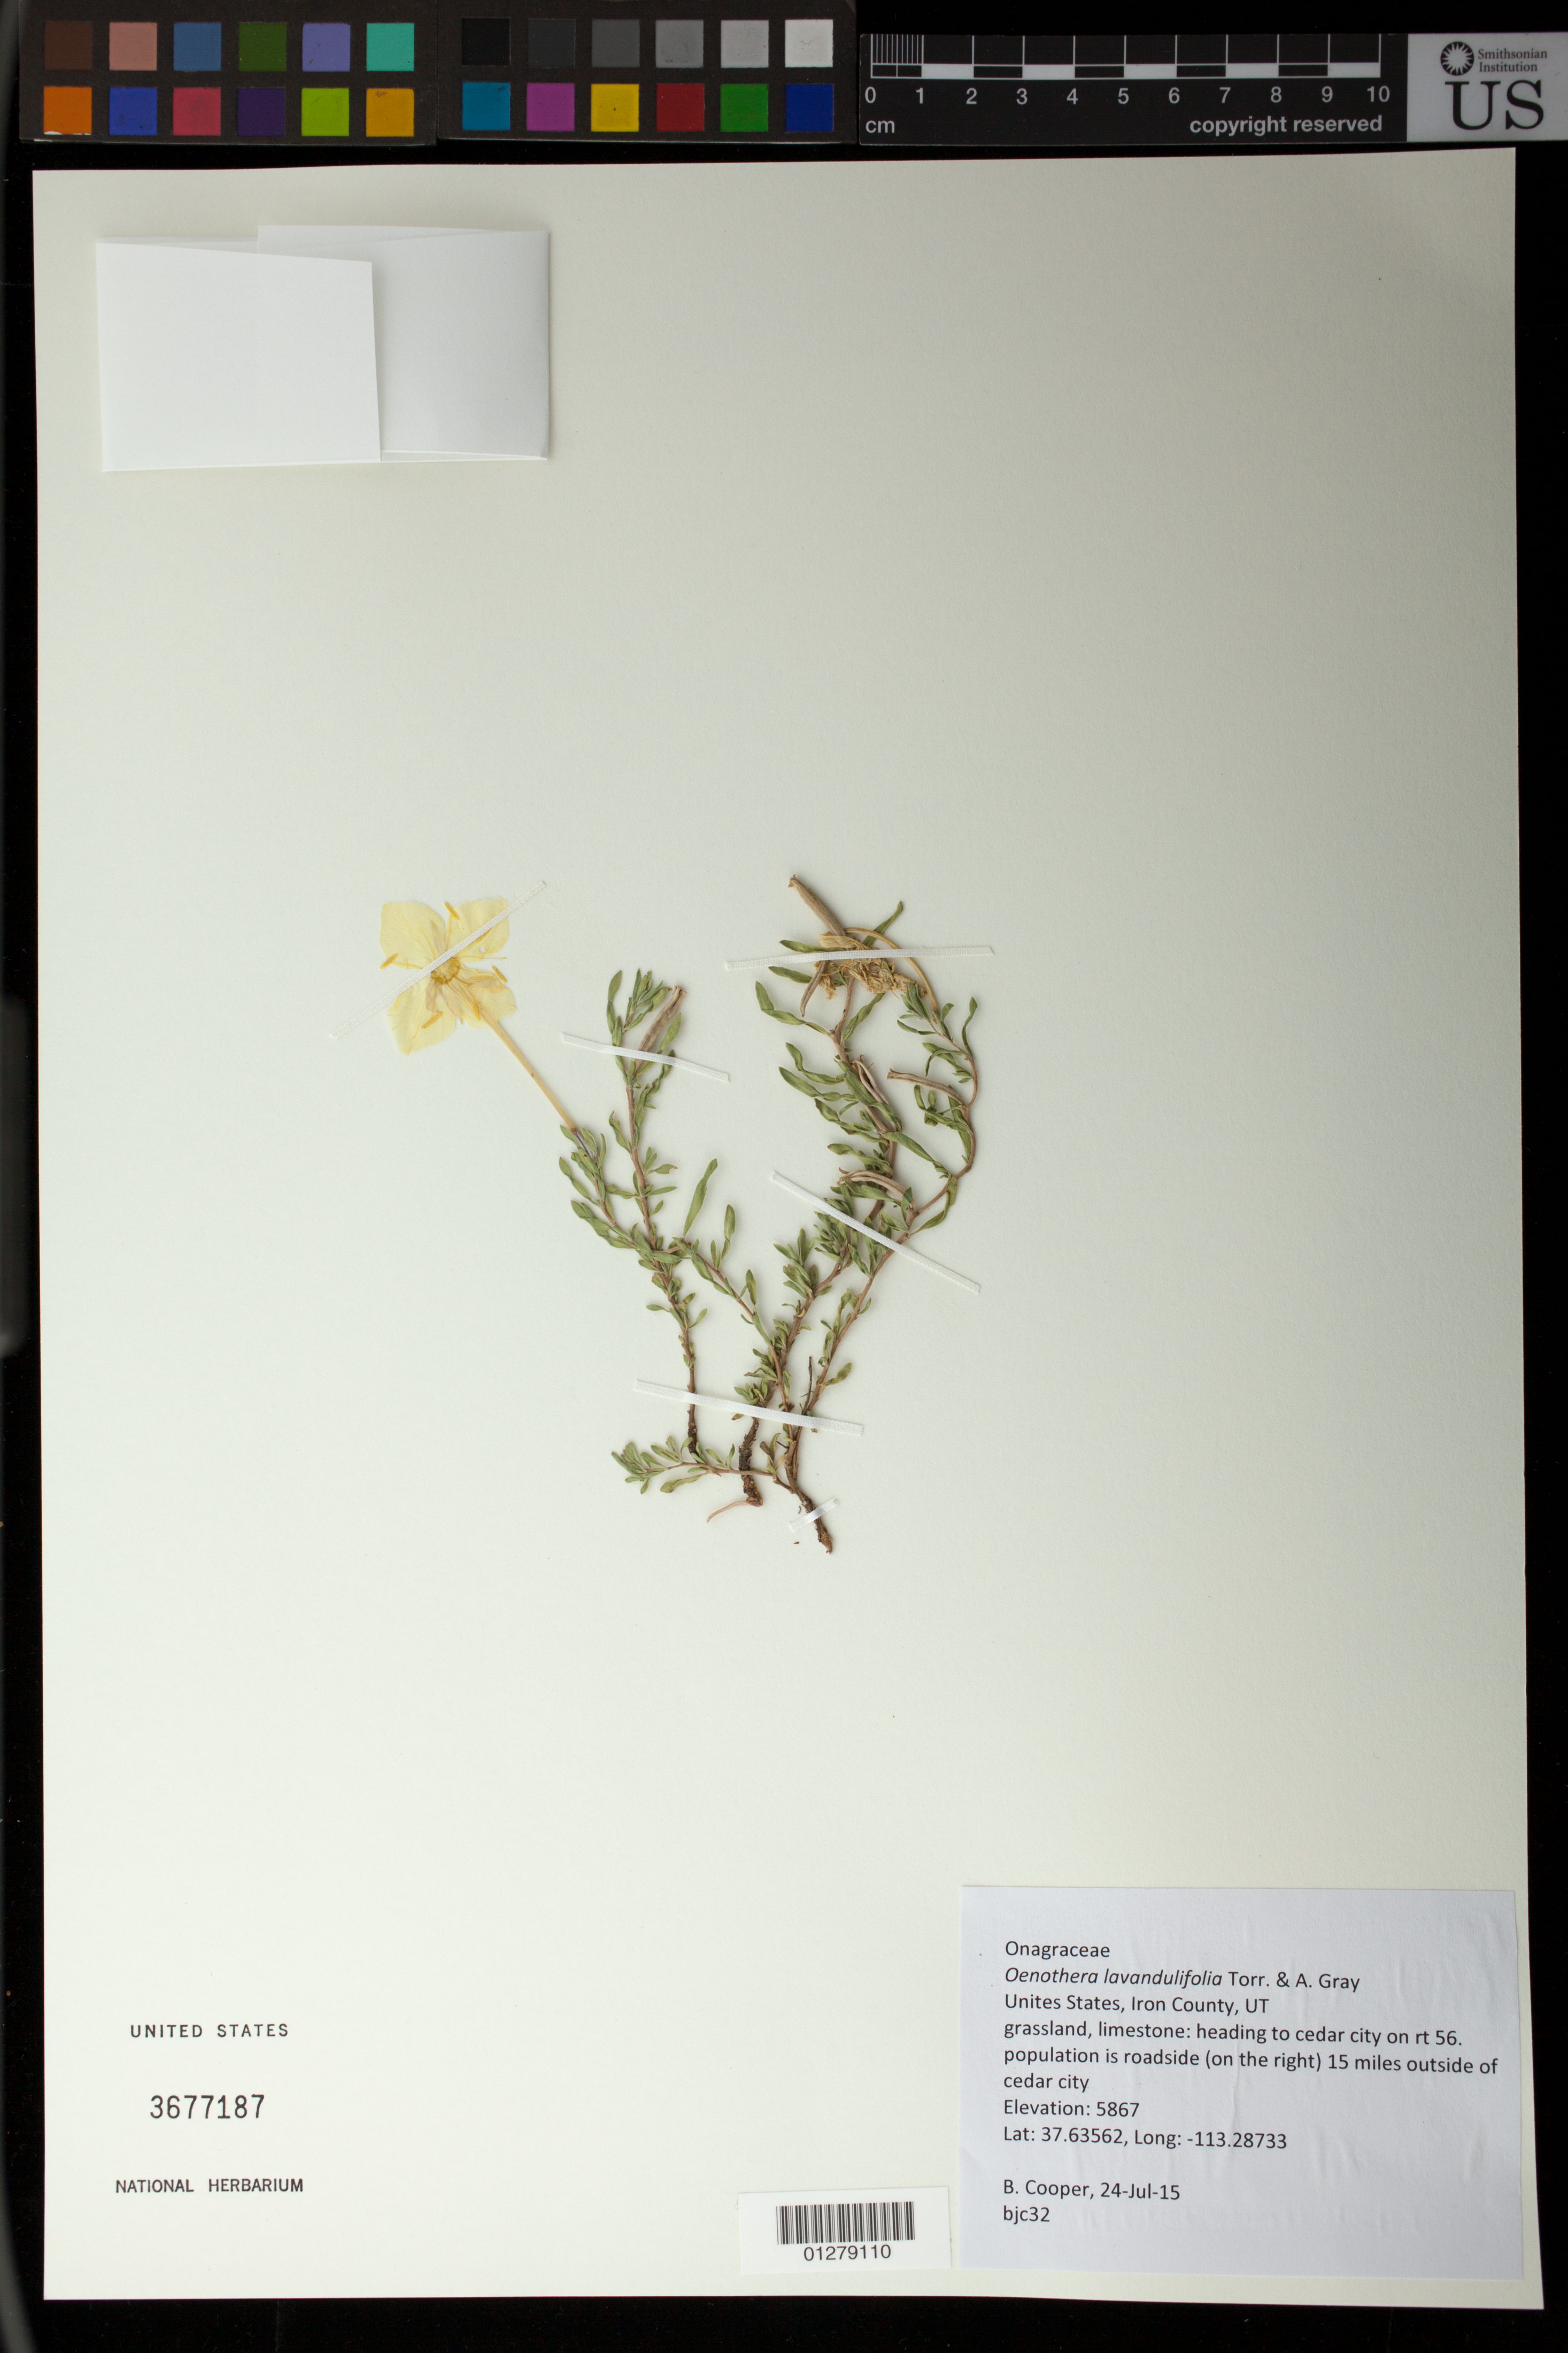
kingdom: Plantae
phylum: Tracheophyta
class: Magnoliopsida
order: Myrtales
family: Onagraceae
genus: Oenothera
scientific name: Oenothera lavandulifolia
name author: Torr. & A. Gray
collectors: B. J. Cooper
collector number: BJC 32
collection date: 2015-07-24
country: United States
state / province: Utah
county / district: Iron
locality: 15 miles west of Cedar City on Rt 56, roadside (on the right)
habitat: Grassland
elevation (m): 5867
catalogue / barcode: US 3677187